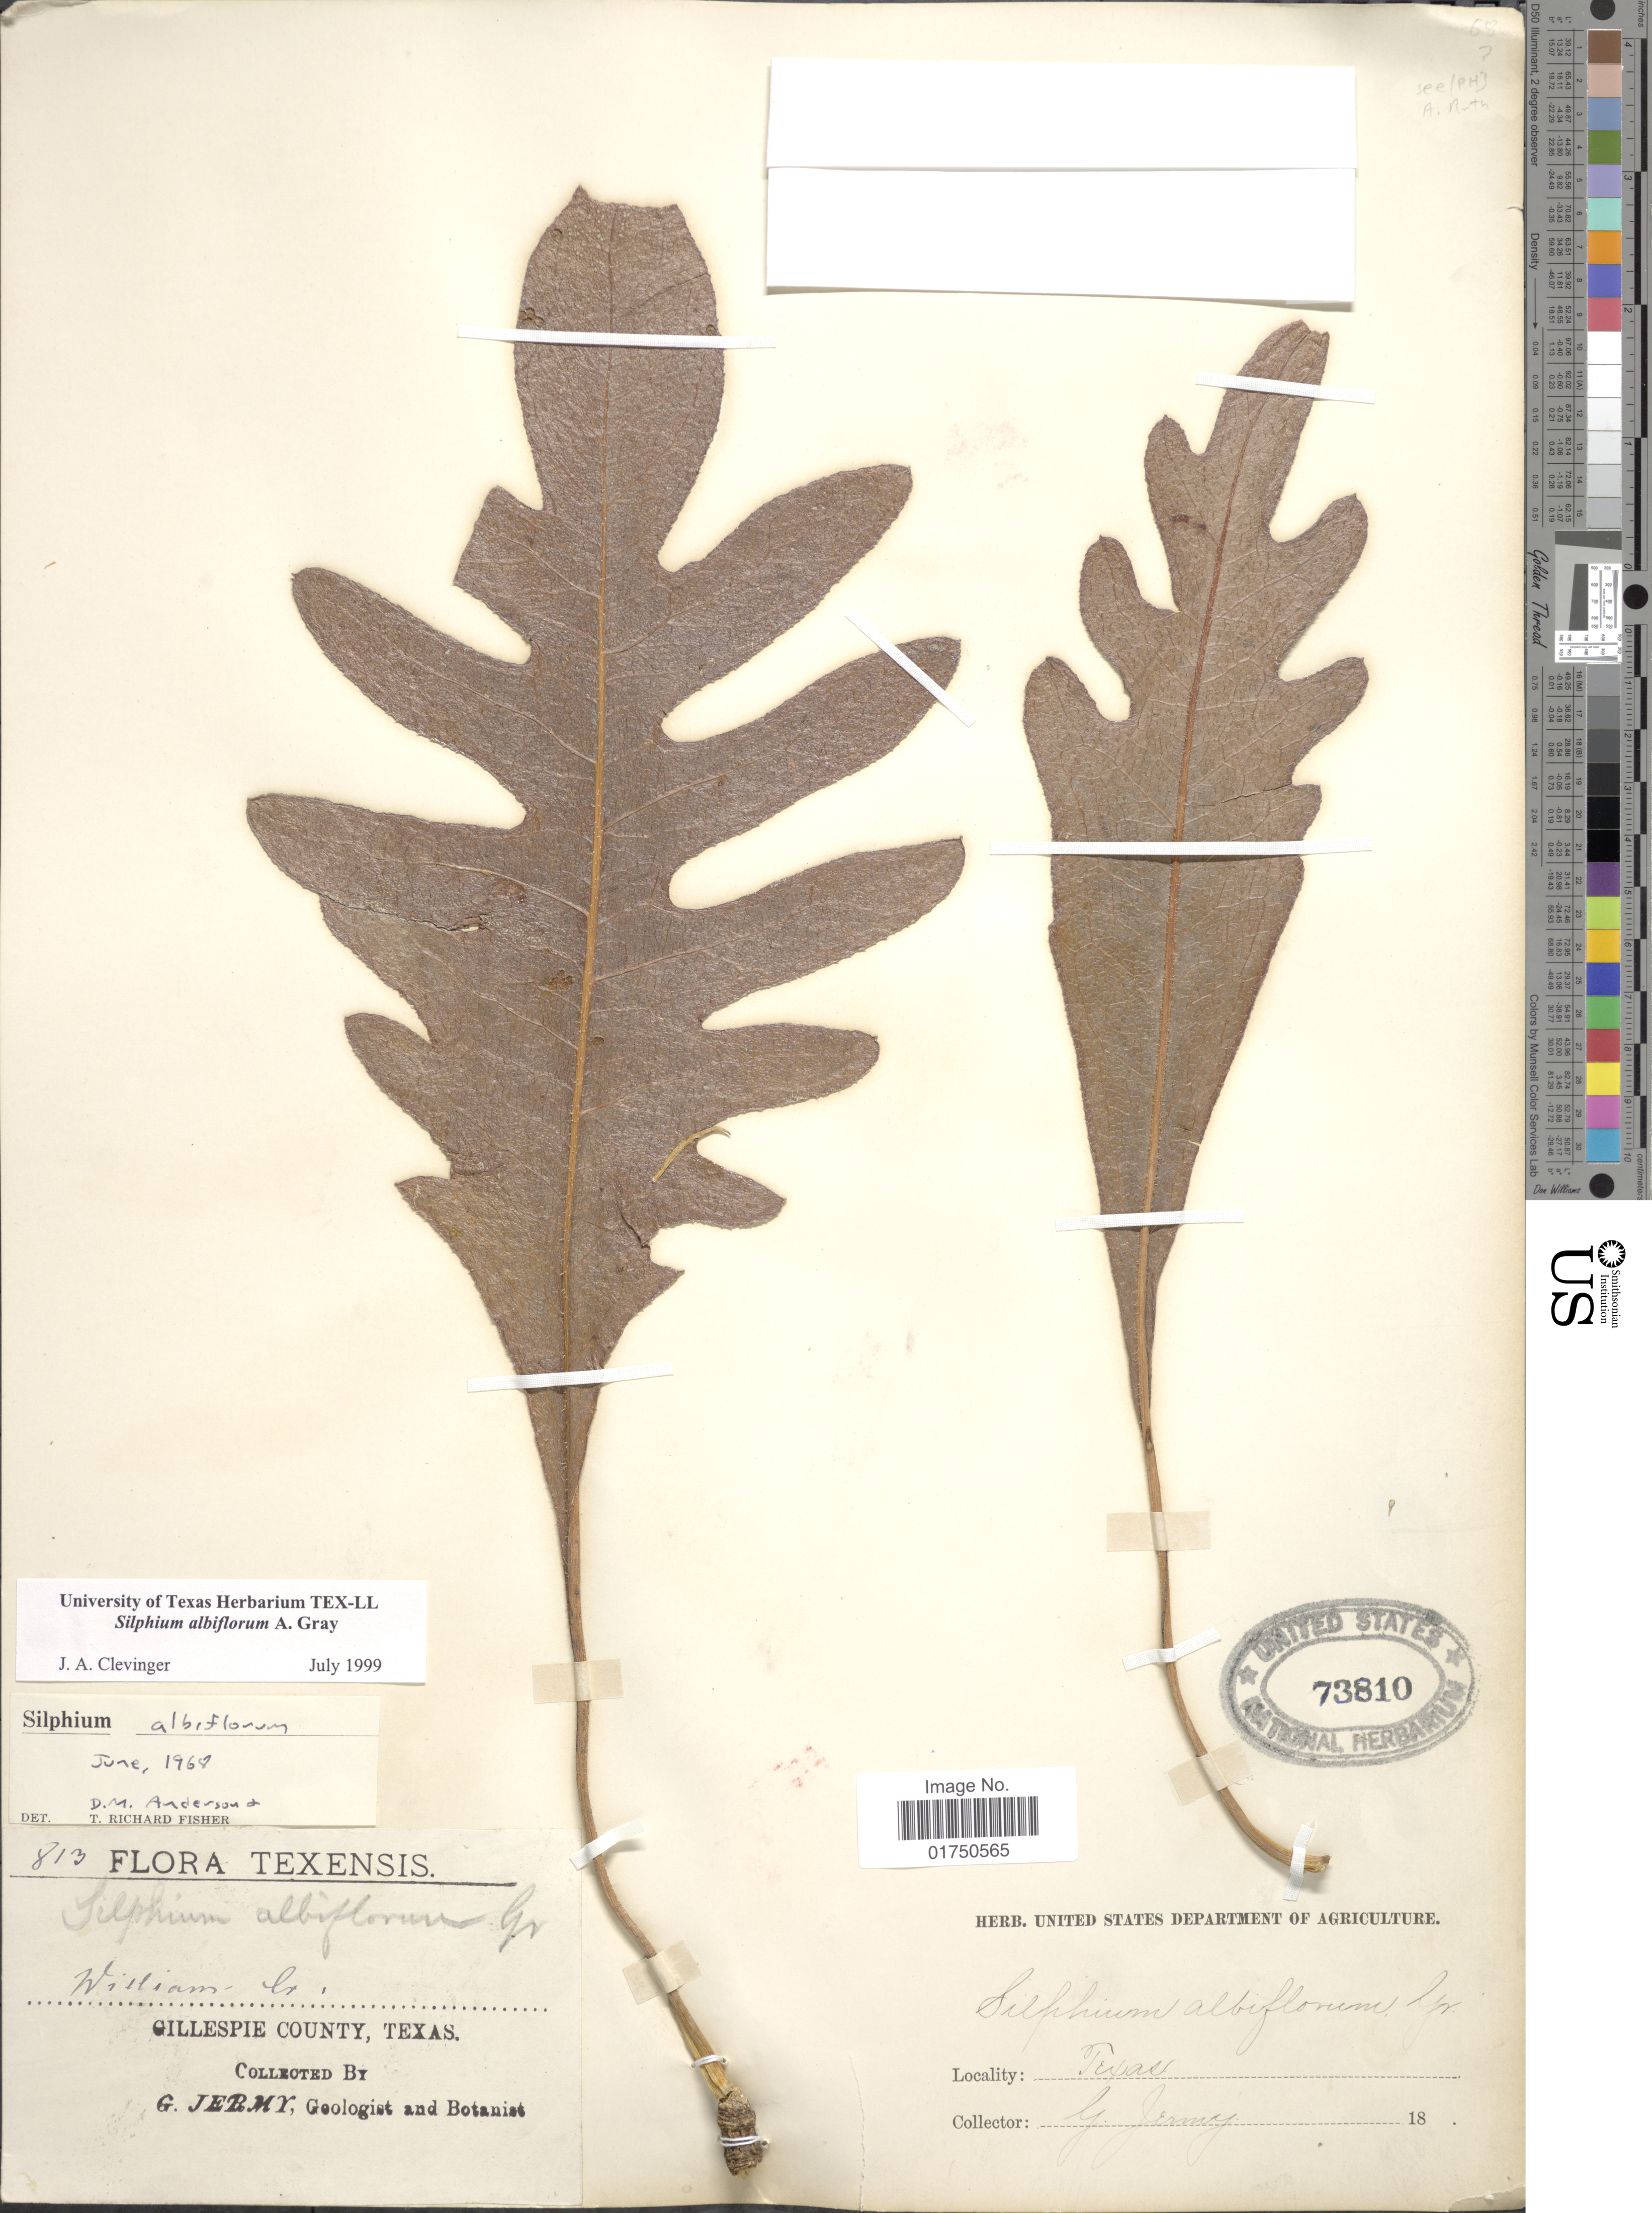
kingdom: Plantae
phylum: Tracheophyta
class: Magnoliopsida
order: Asterales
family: Asteraceae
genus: Silphium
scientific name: Silphium albiflorum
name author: A. Gray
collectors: G. Jermy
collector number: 813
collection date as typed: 18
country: United States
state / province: Texas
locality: Texensis. Williams Co. Gillespie County, Texas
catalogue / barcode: US 73810